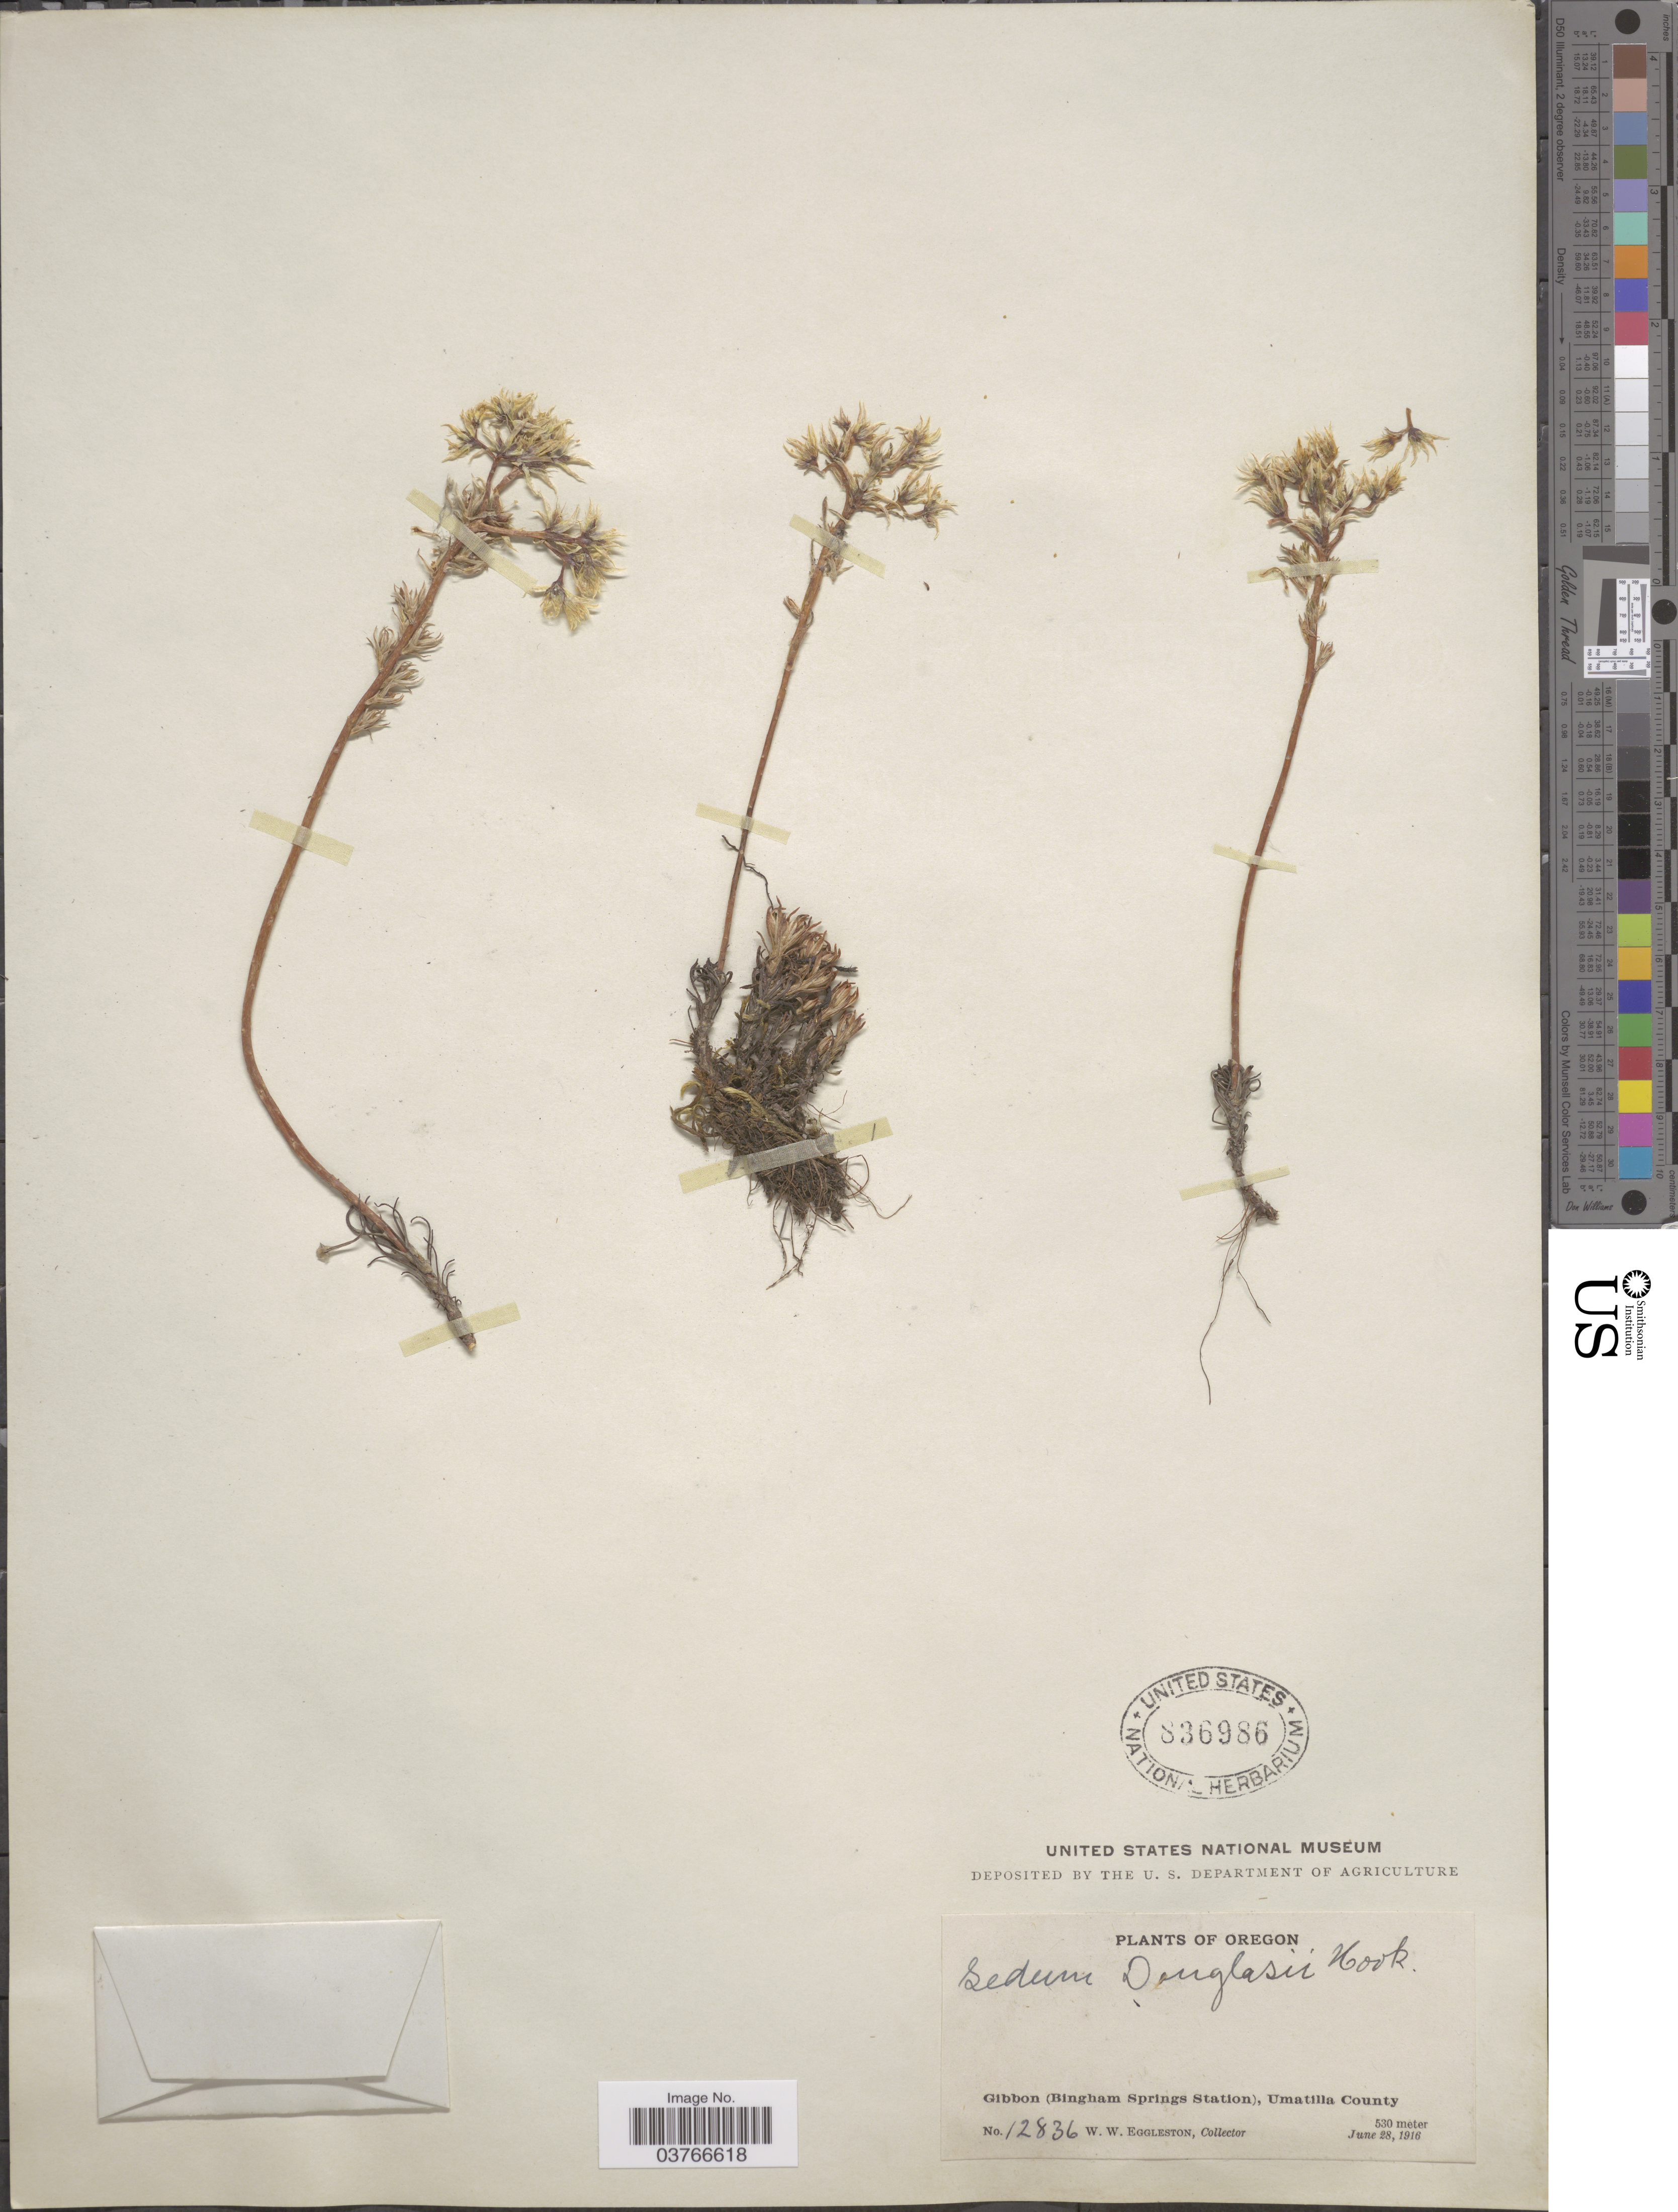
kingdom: Plantae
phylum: Tracheophyta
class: Magnoliopsida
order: Saxifragales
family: Crassulaceae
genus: Sedum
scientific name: Sedum stenopetalum var. stenopetalum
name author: Pursh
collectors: W. W. Eggleston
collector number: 12836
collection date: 1916-06-28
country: United States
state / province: Oregon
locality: Gibbon (Bingham Springs Station), Umatilla County.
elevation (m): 530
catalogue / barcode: US 836986